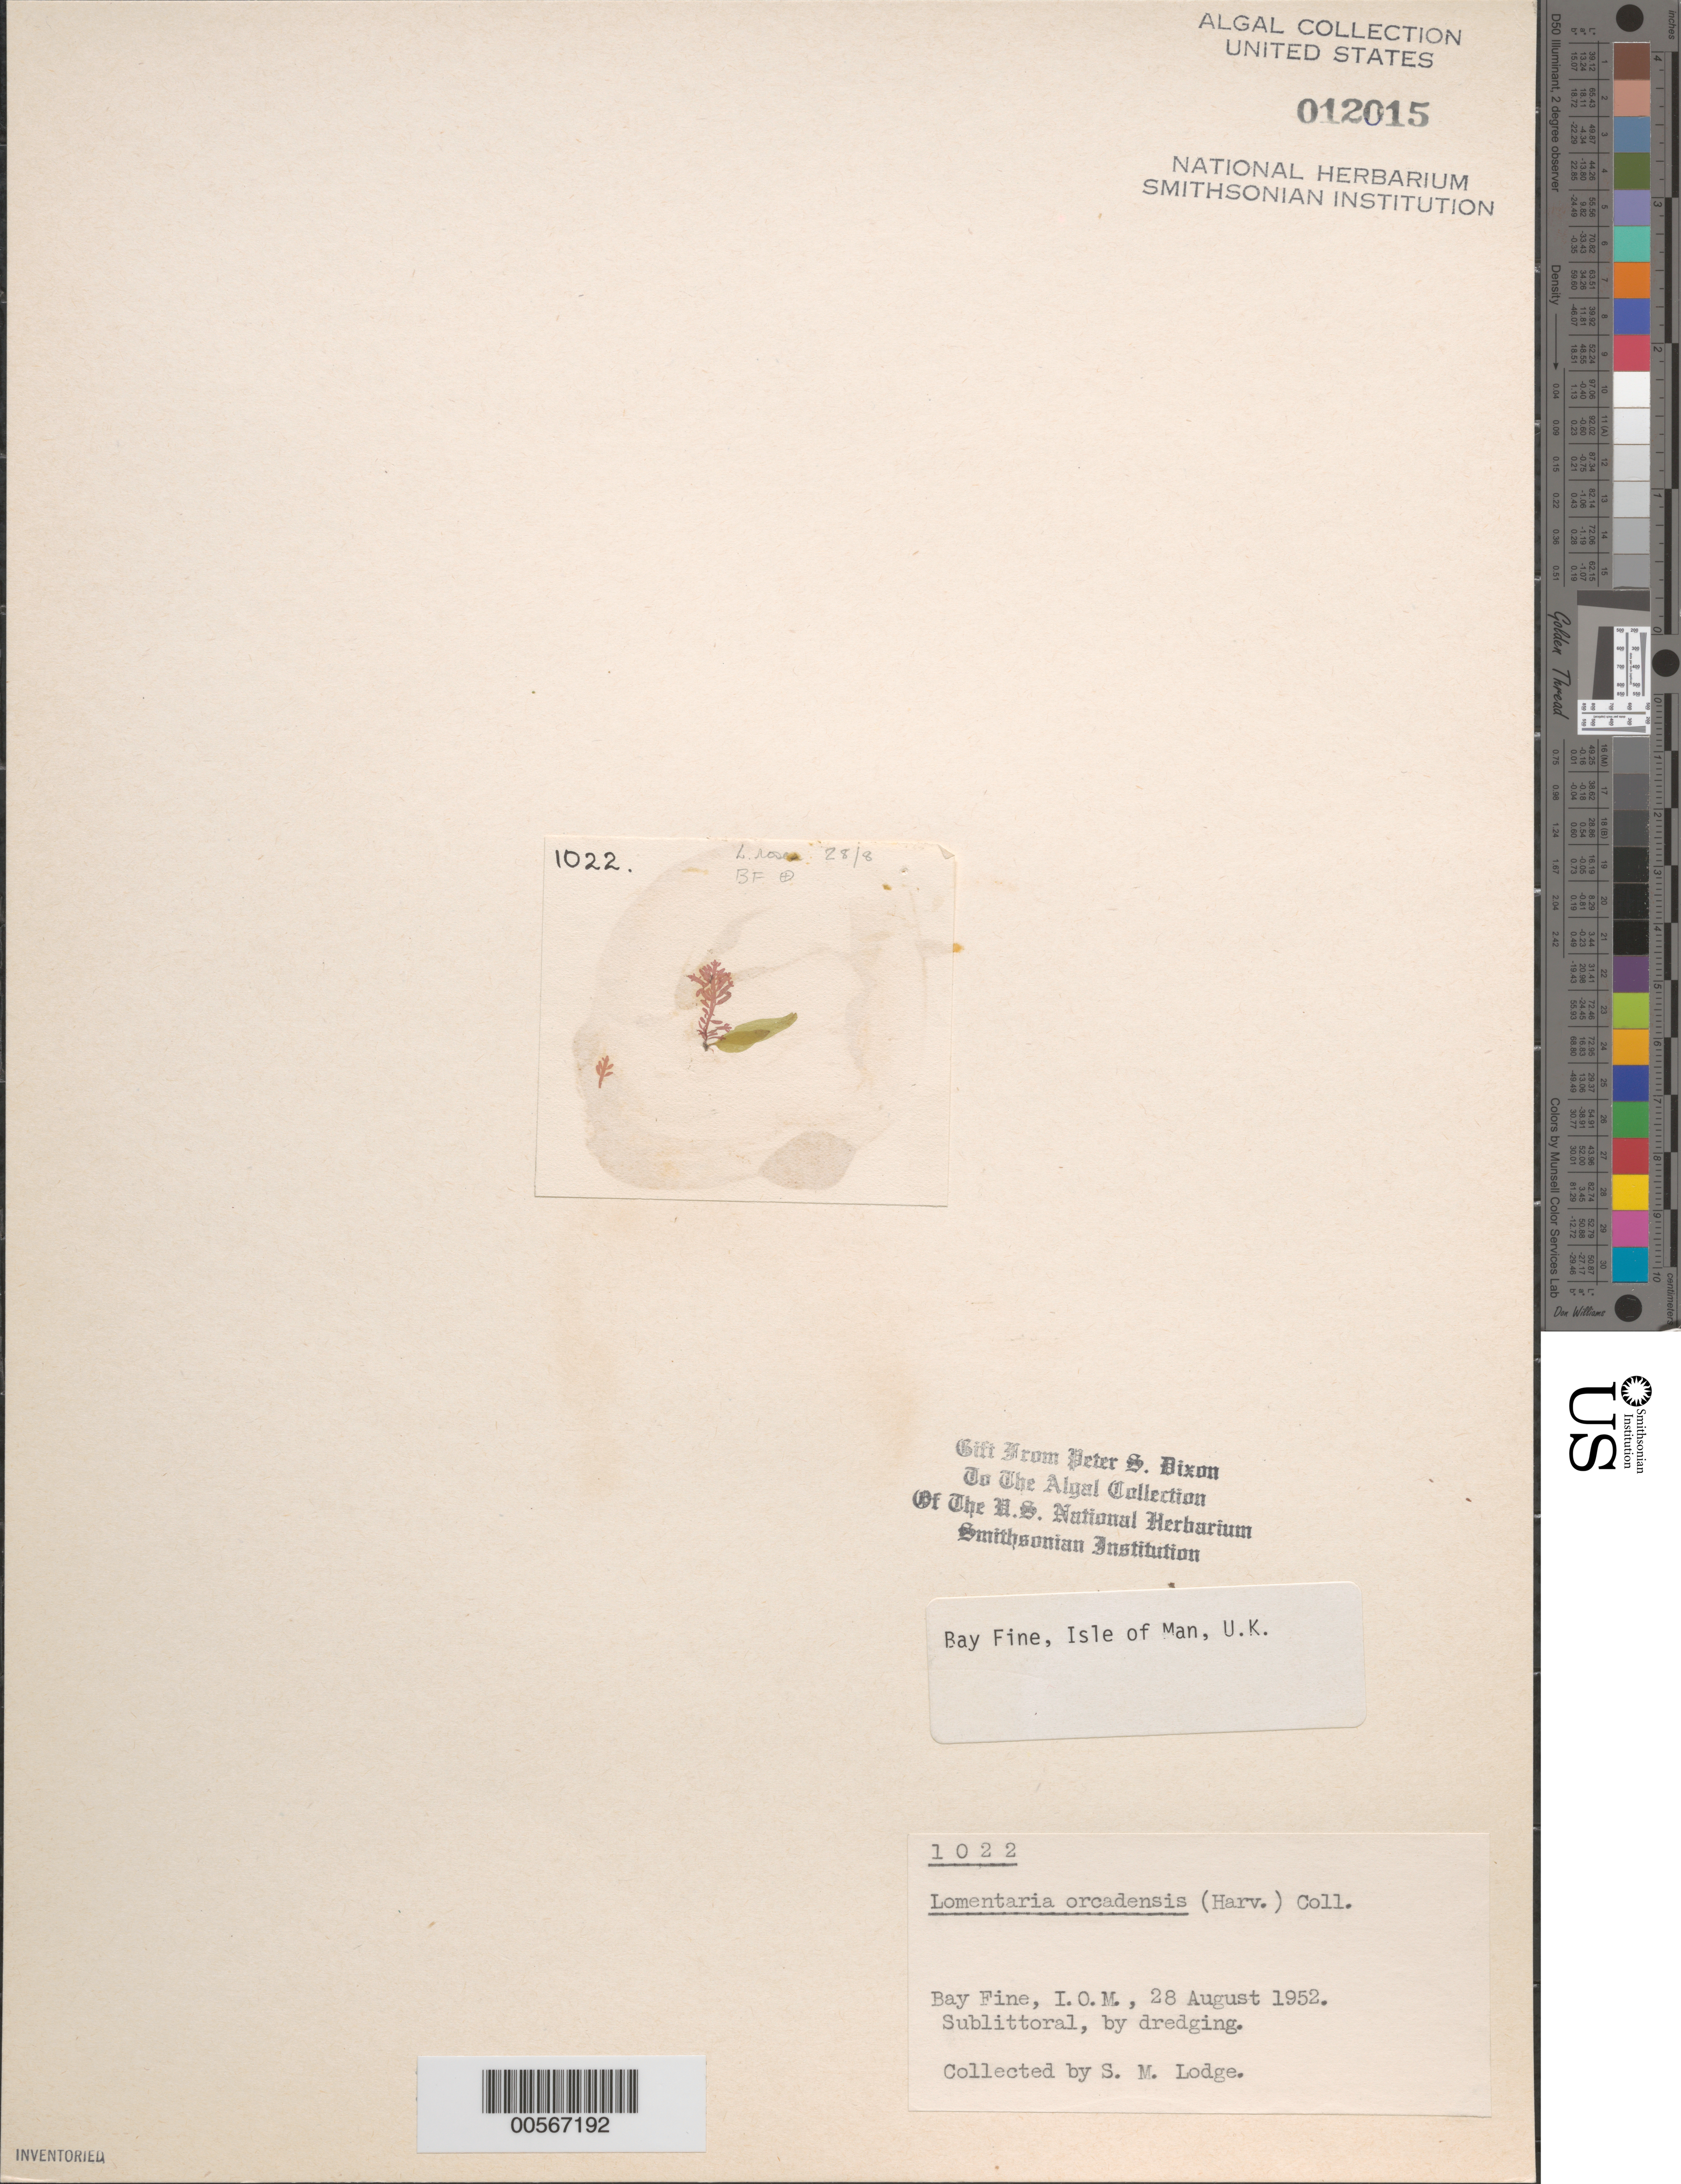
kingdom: Plantae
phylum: Rhodophyta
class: Florideophyceae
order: Rhodymeniales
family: Lomentariaceae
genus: Lomentaria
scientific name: Lomentaria orcadensis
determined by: Dixon, P. S.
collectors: S. Lodge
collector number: PSD 1022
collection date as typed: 28 Aug 1952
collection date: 1952-08-28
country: United Kingdom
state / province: England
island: Isle of Man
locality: Bay Fine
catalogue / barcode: US 12015